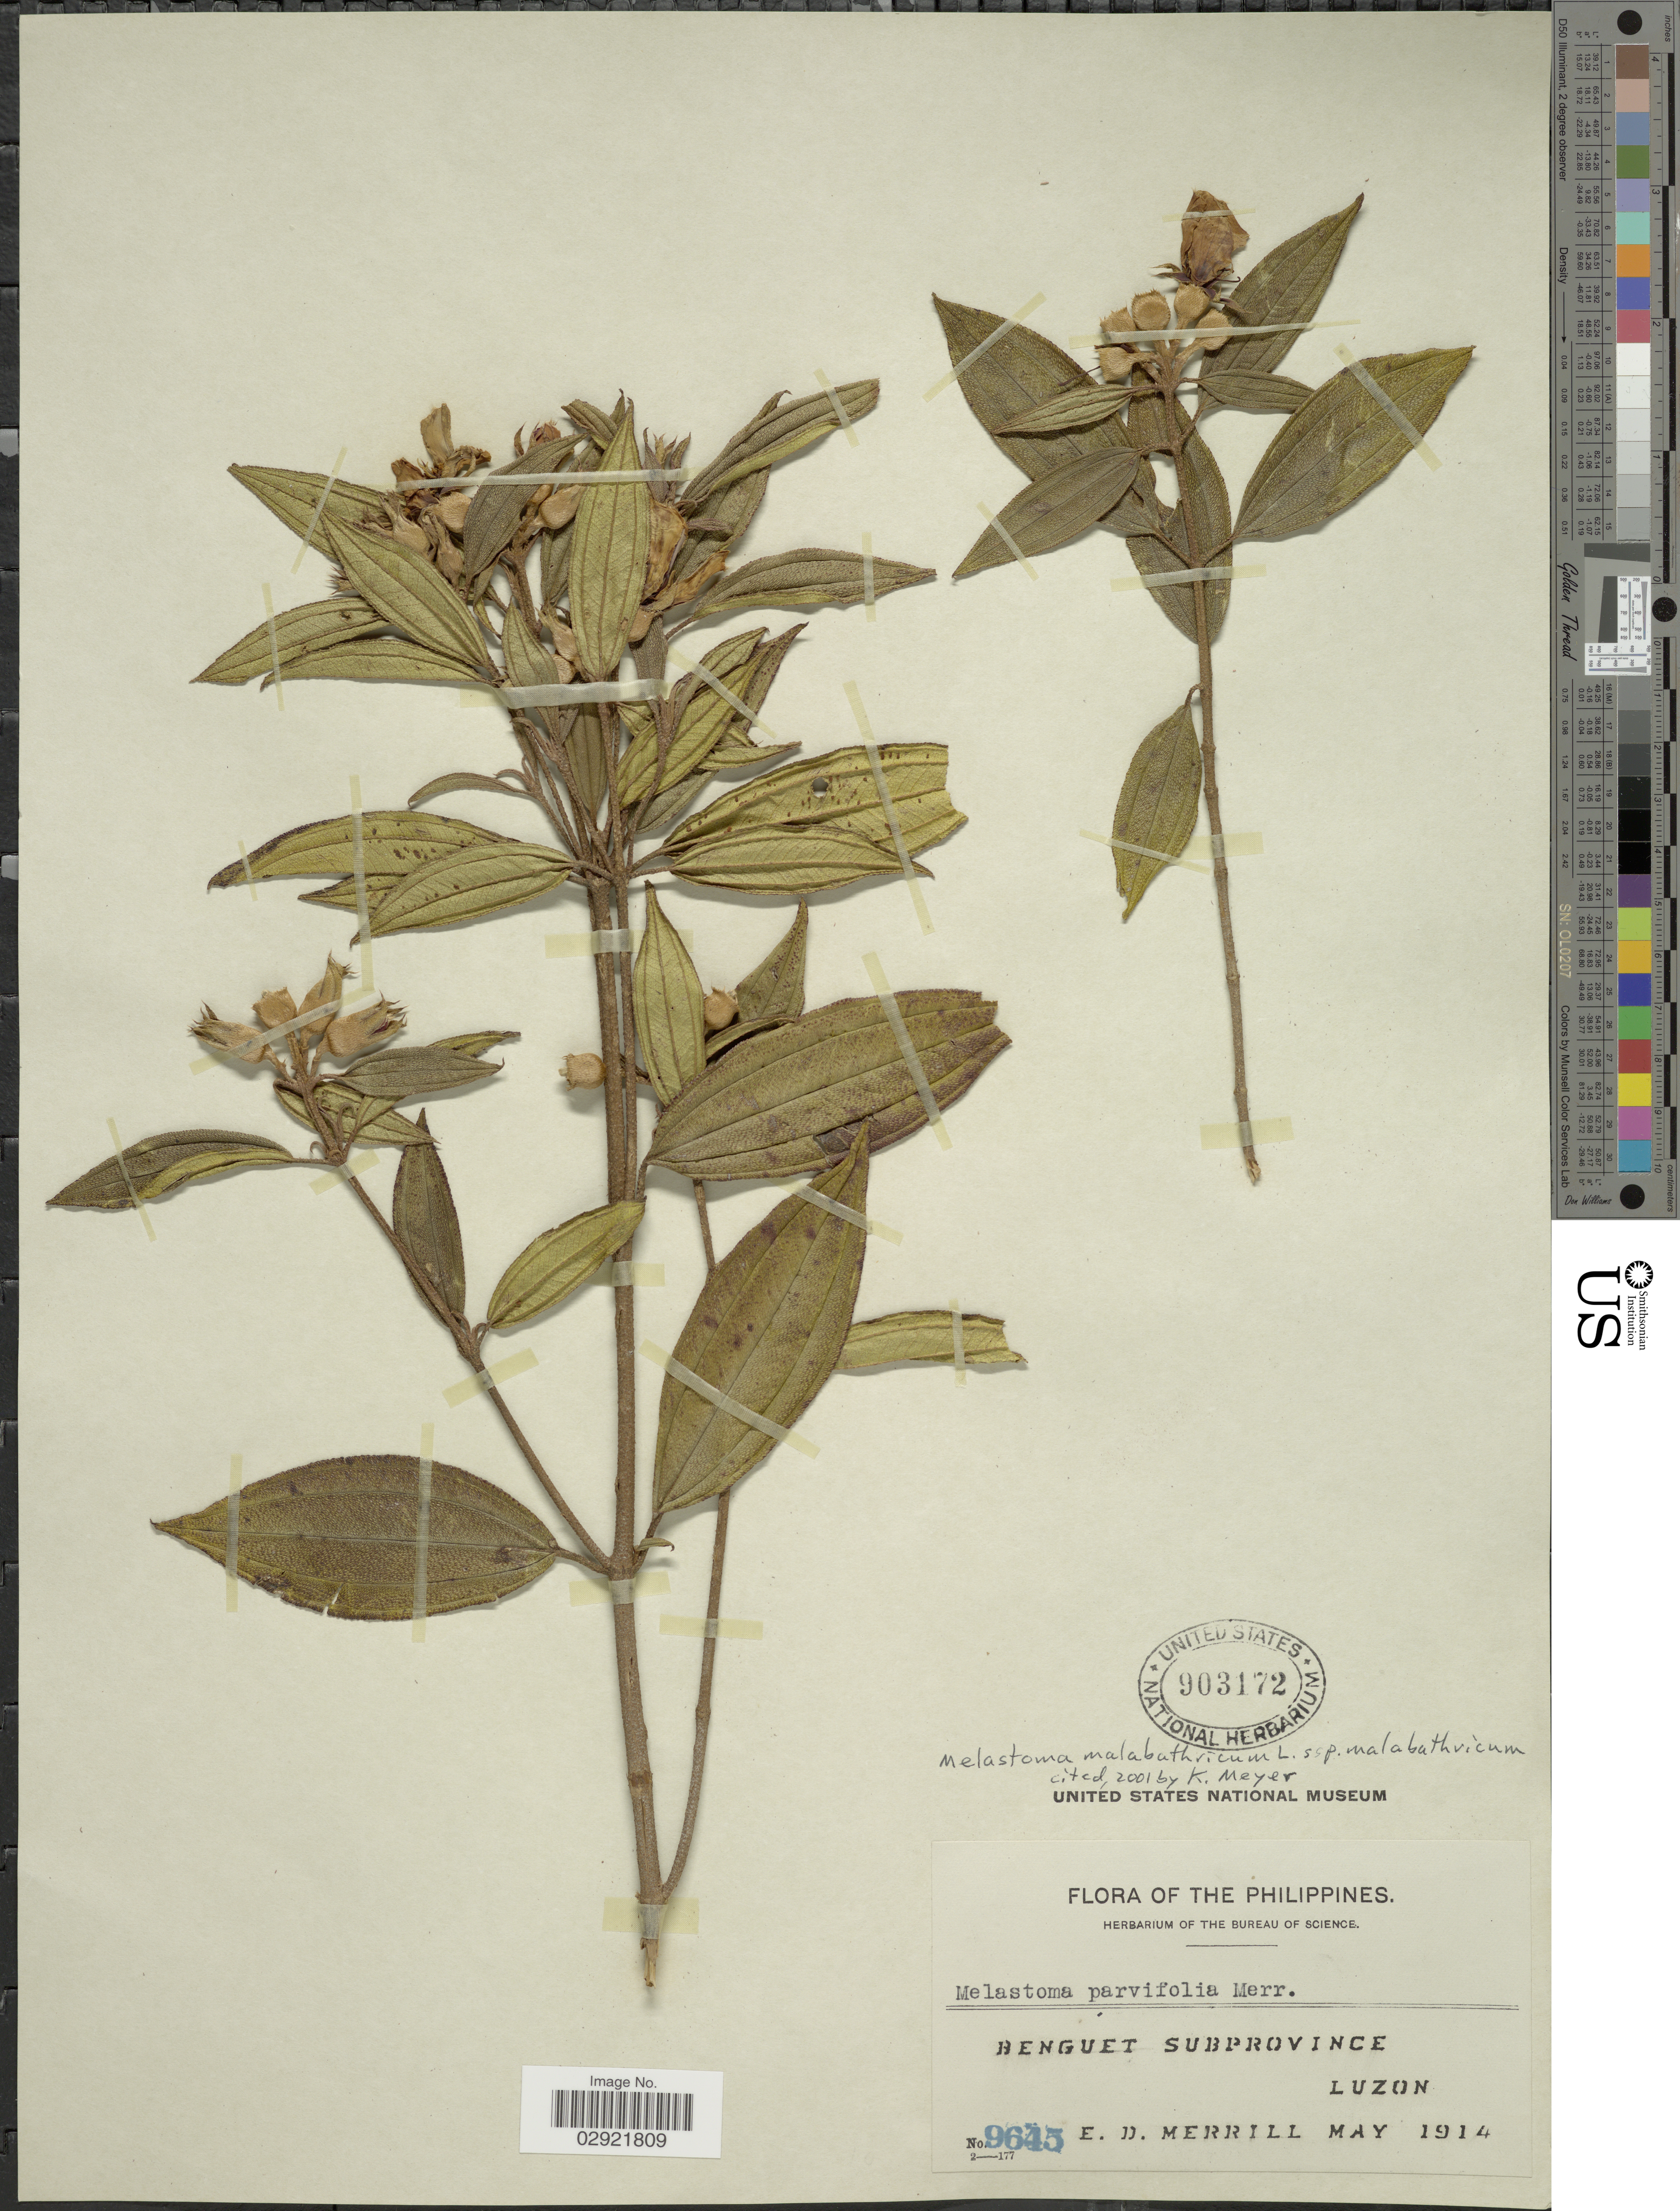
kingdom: Plantae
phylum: Tracheophyta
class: Magnoliopsida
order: Myrtales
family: Melastomataceae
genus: Melastoma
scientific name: Melastoma malabathricum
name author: L.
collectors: E. D. Merrill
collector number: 9645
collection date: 1914-05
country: Philippines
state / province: Cordillera (Administrative Region)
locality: Benguet Subprovince. Luzon.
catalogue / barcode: US 903172